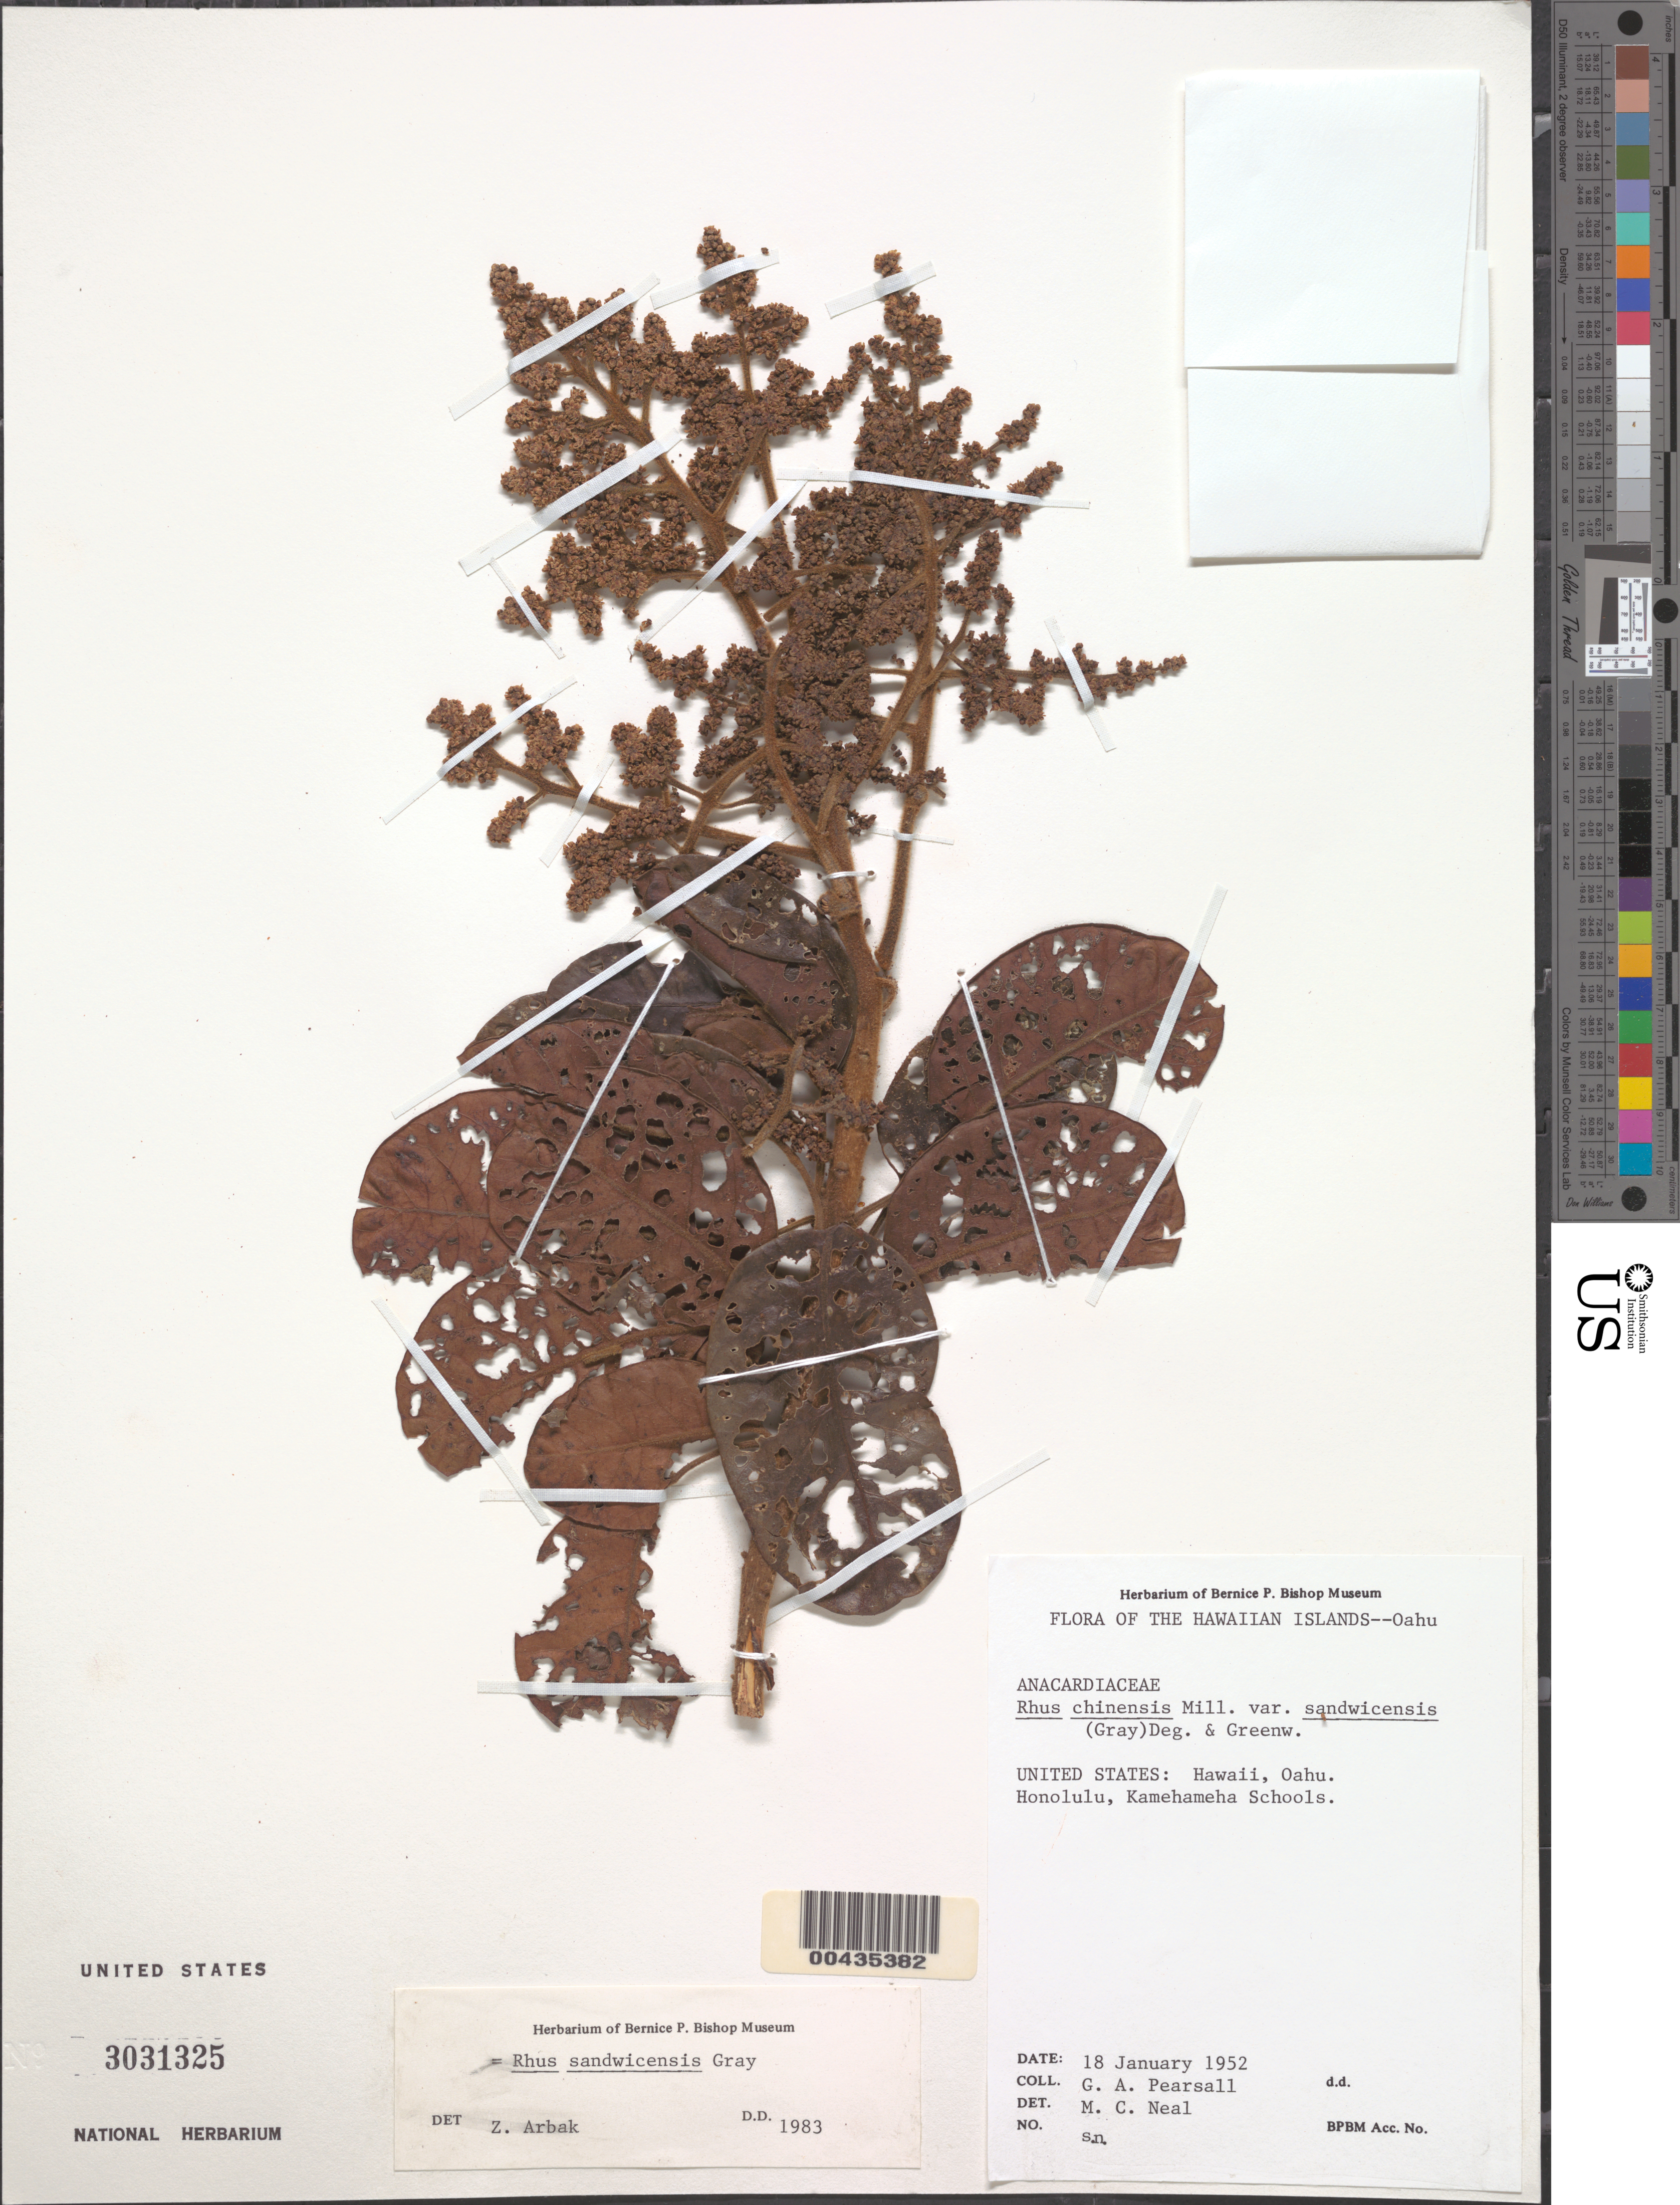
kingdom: Plantae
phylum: Tracheophyta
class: Magnoliopsida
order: Sapindales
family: Anacardiaceae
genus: Rhus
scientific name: Rhus sandwicensis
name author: A. Gray in Wilkes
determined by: Arbak, Z.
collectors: G. Pearsall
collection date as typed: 18 Jan 1952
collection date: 1952-01-18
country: United States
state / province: Hawaii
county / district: Honolulu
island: Oahu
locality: Honolulu, Kamehameha Schools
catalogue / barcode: US 3031325